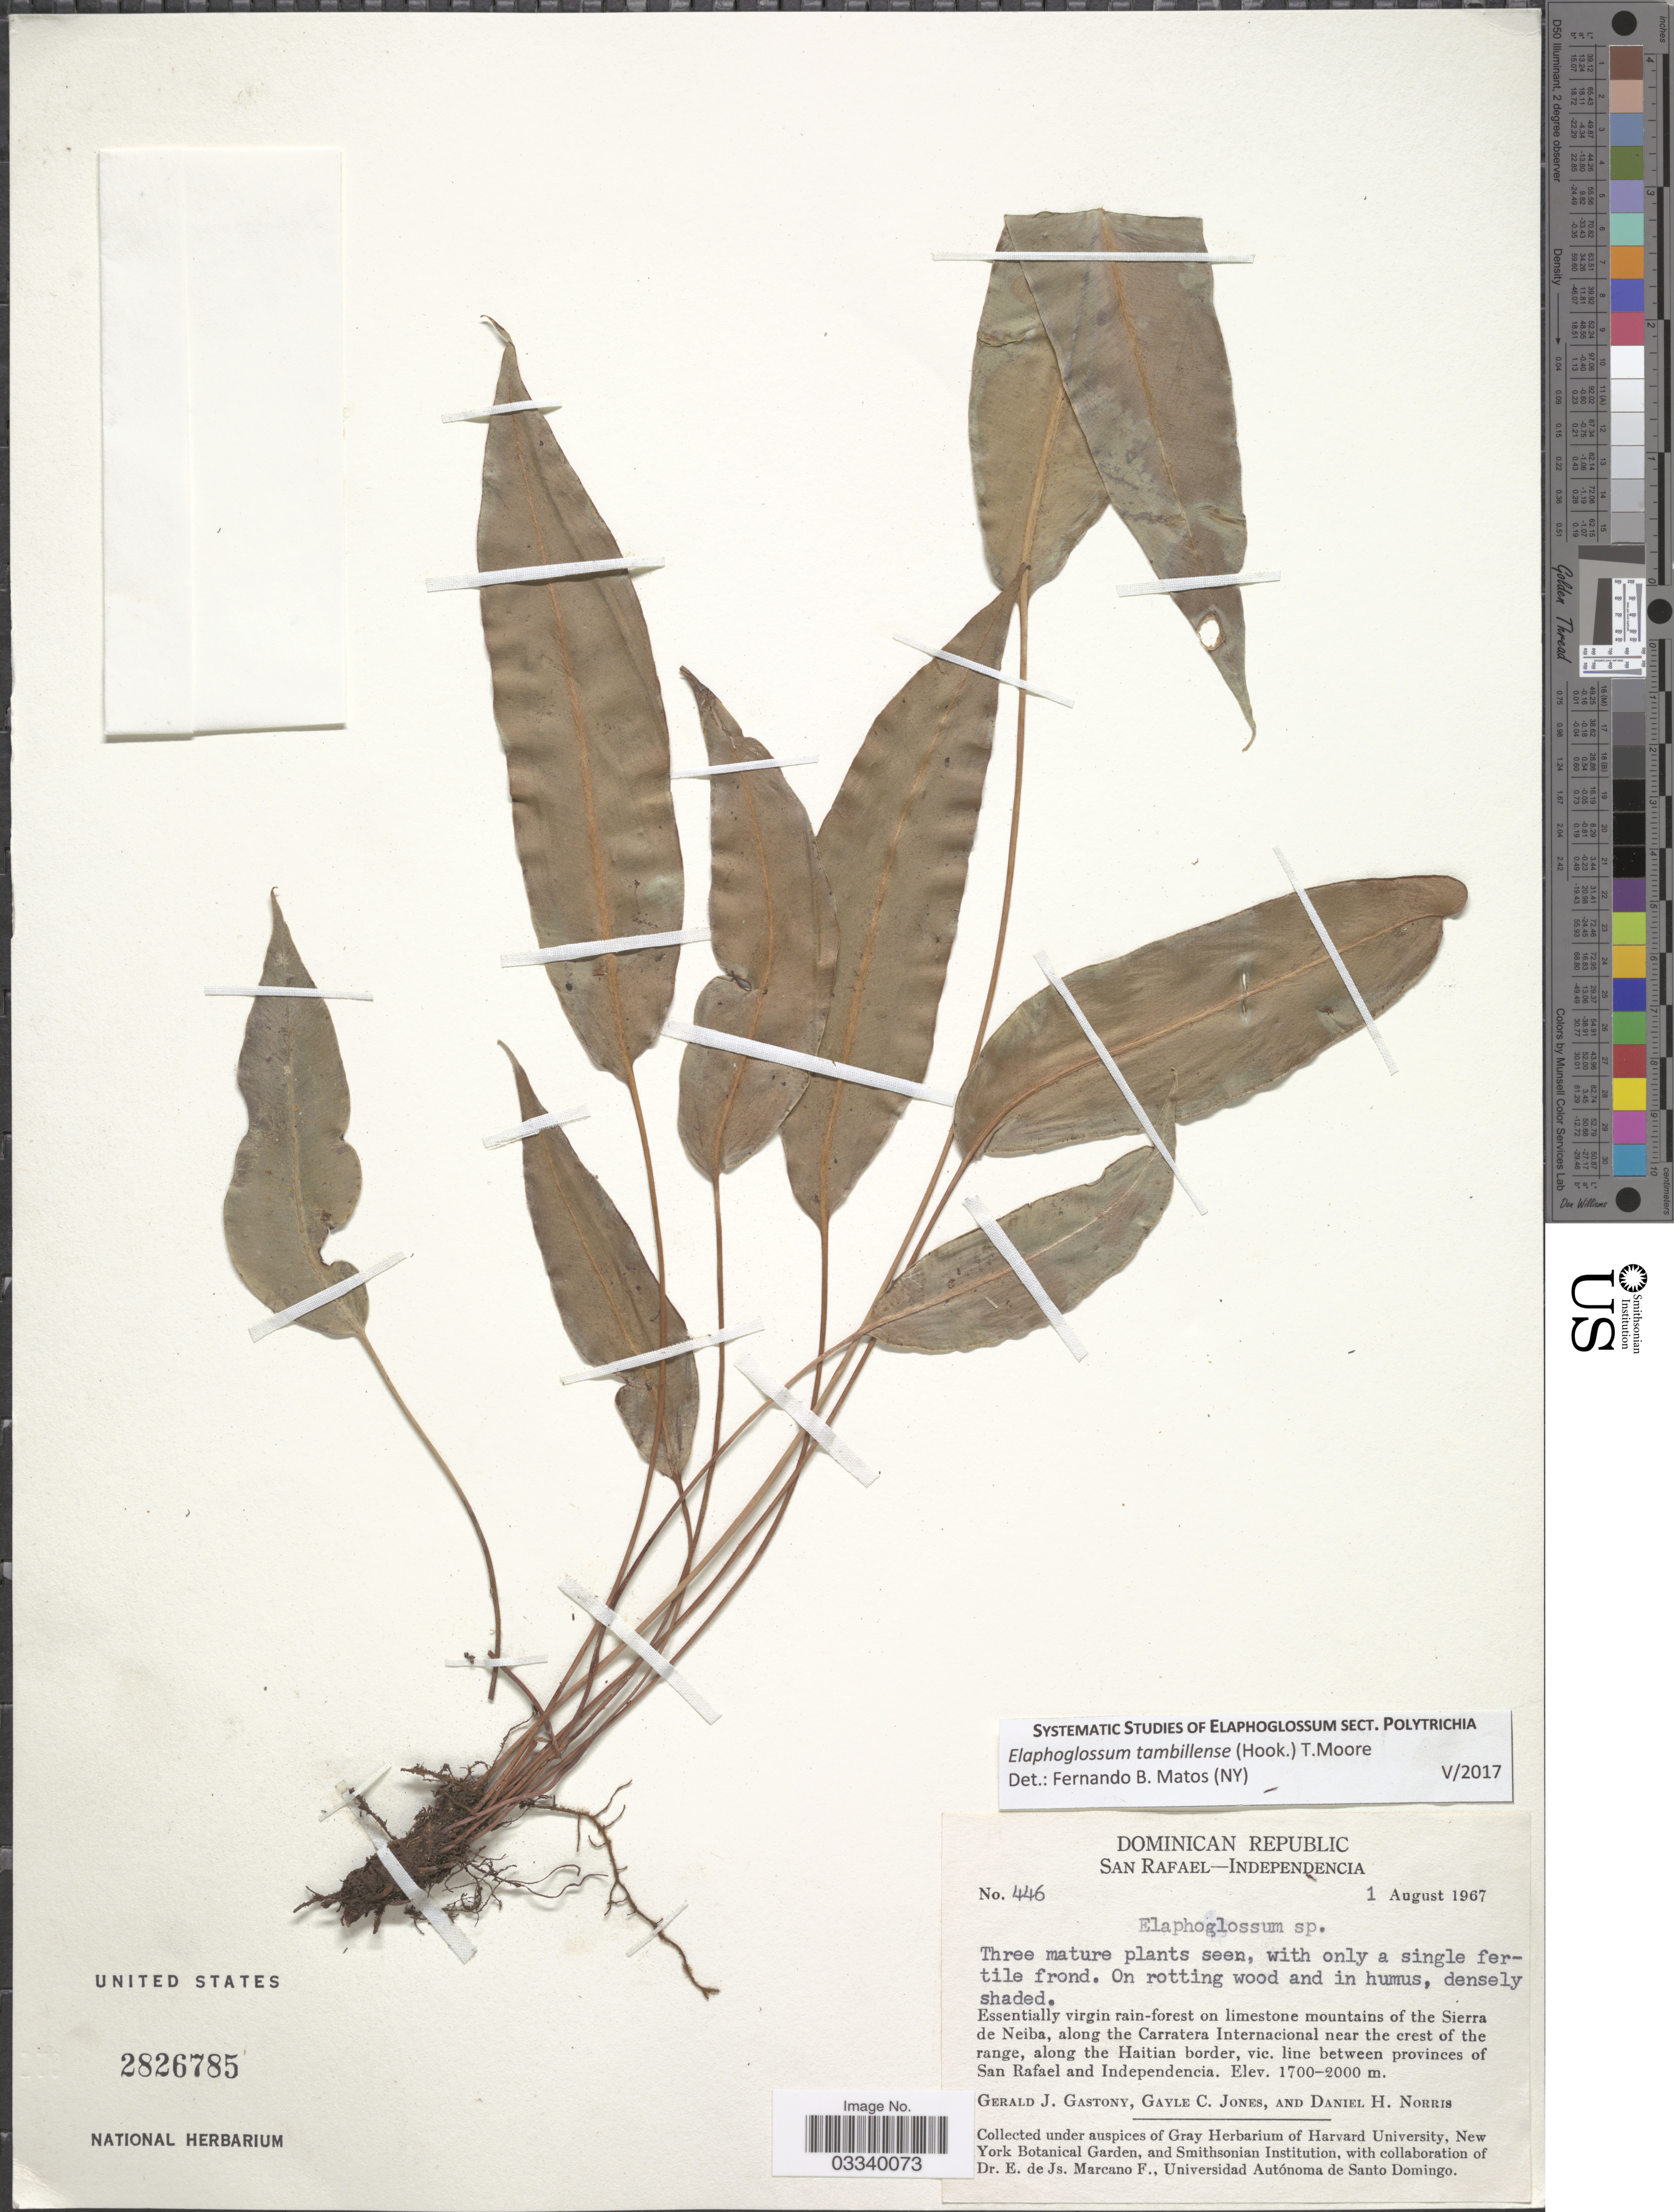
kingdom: Plantae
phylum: Tracheophyta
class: Polypodiopsida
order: Polypodiales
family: Dryopteridaceae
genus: Elaphoglossum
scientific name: Elaphoglossum tambillense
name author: (Hook.) T. Moore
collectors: G. Gastony, G. C. Jones & D. H. Norris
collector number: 446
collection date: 1967-08-01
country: Dominican Republic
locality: San Rafael-Independencia. Essentially virgin rain-forest on limestone mountain of the Sierra de Neiba, along the Carretera Internacional near the crest of the range, along the Haitian border, vic. line between provices of San Rafael and Independencia.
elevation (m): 1700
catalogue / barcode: US 2826785